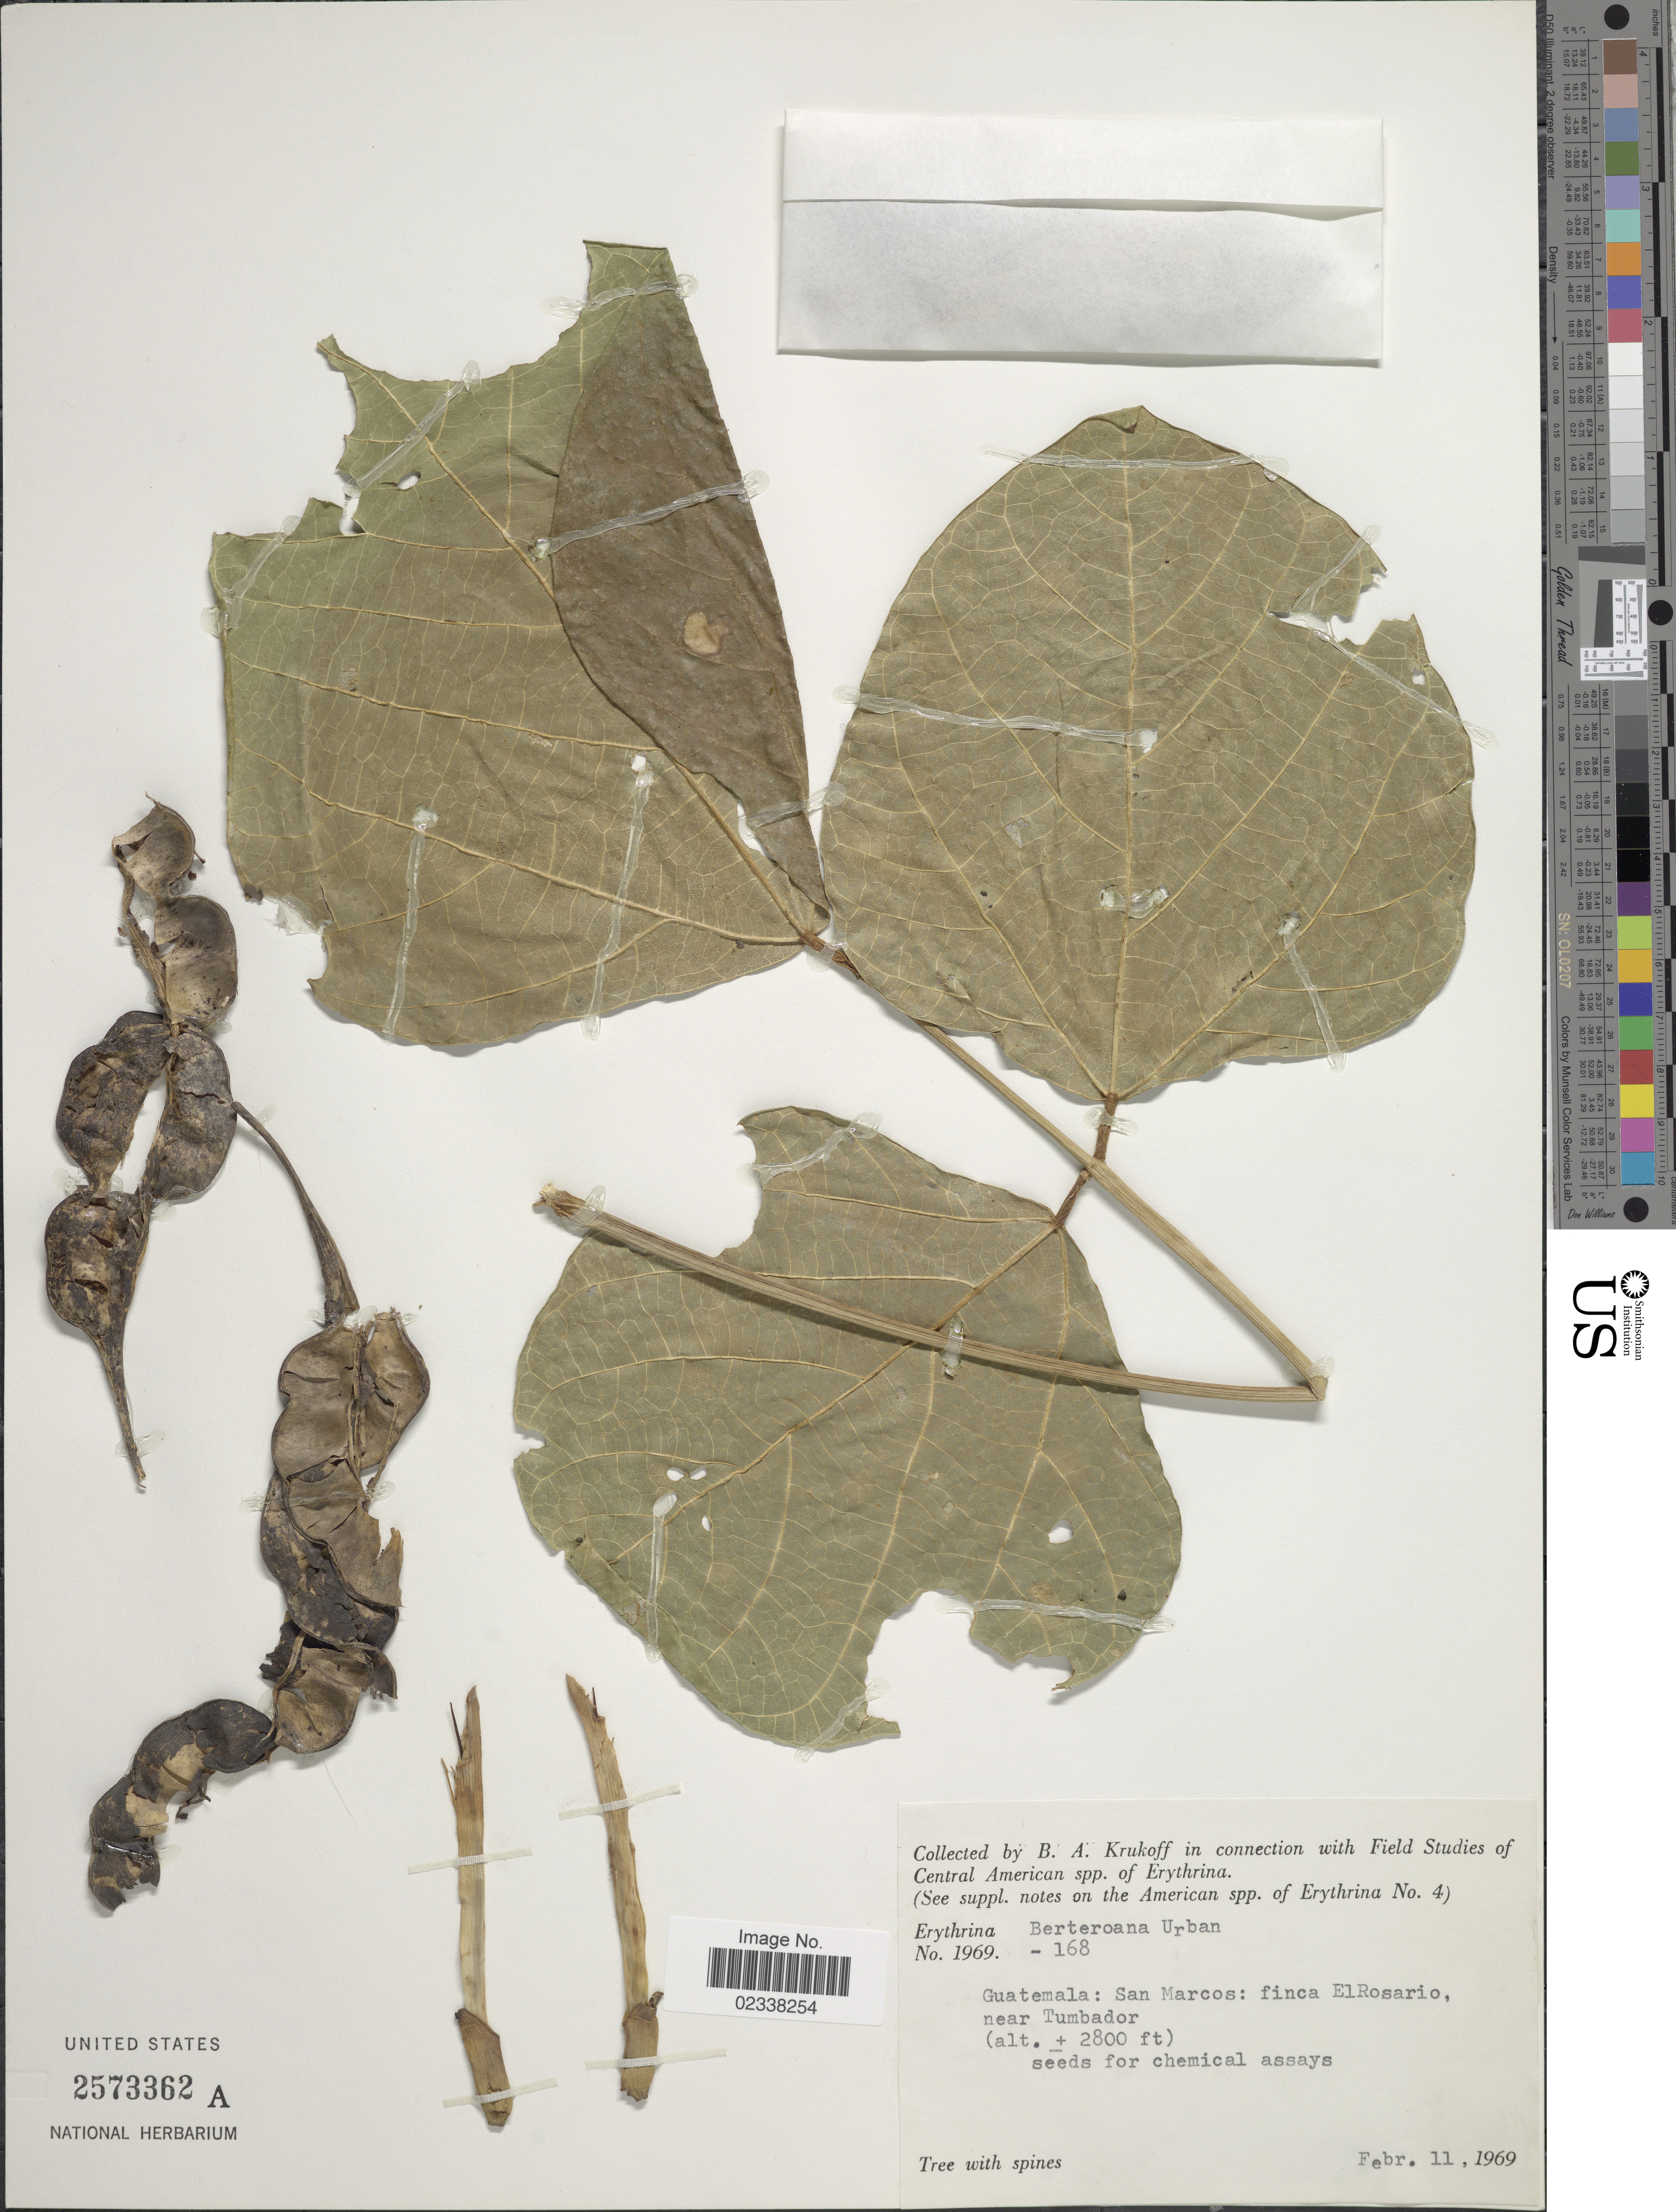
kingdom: Plantae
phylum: Tracheophyta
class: Magnoliopsida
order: Fabales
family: Fabaceae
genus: Erythrina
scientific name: Erythrina berteroana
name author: Urb.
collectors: B. A. Krukoff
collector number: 1969-168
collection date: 1969-02-11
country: Guatemala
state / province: San Marcos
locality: Finca El Rosario, near Tumbador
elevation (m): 853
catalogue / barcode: US 2573362A